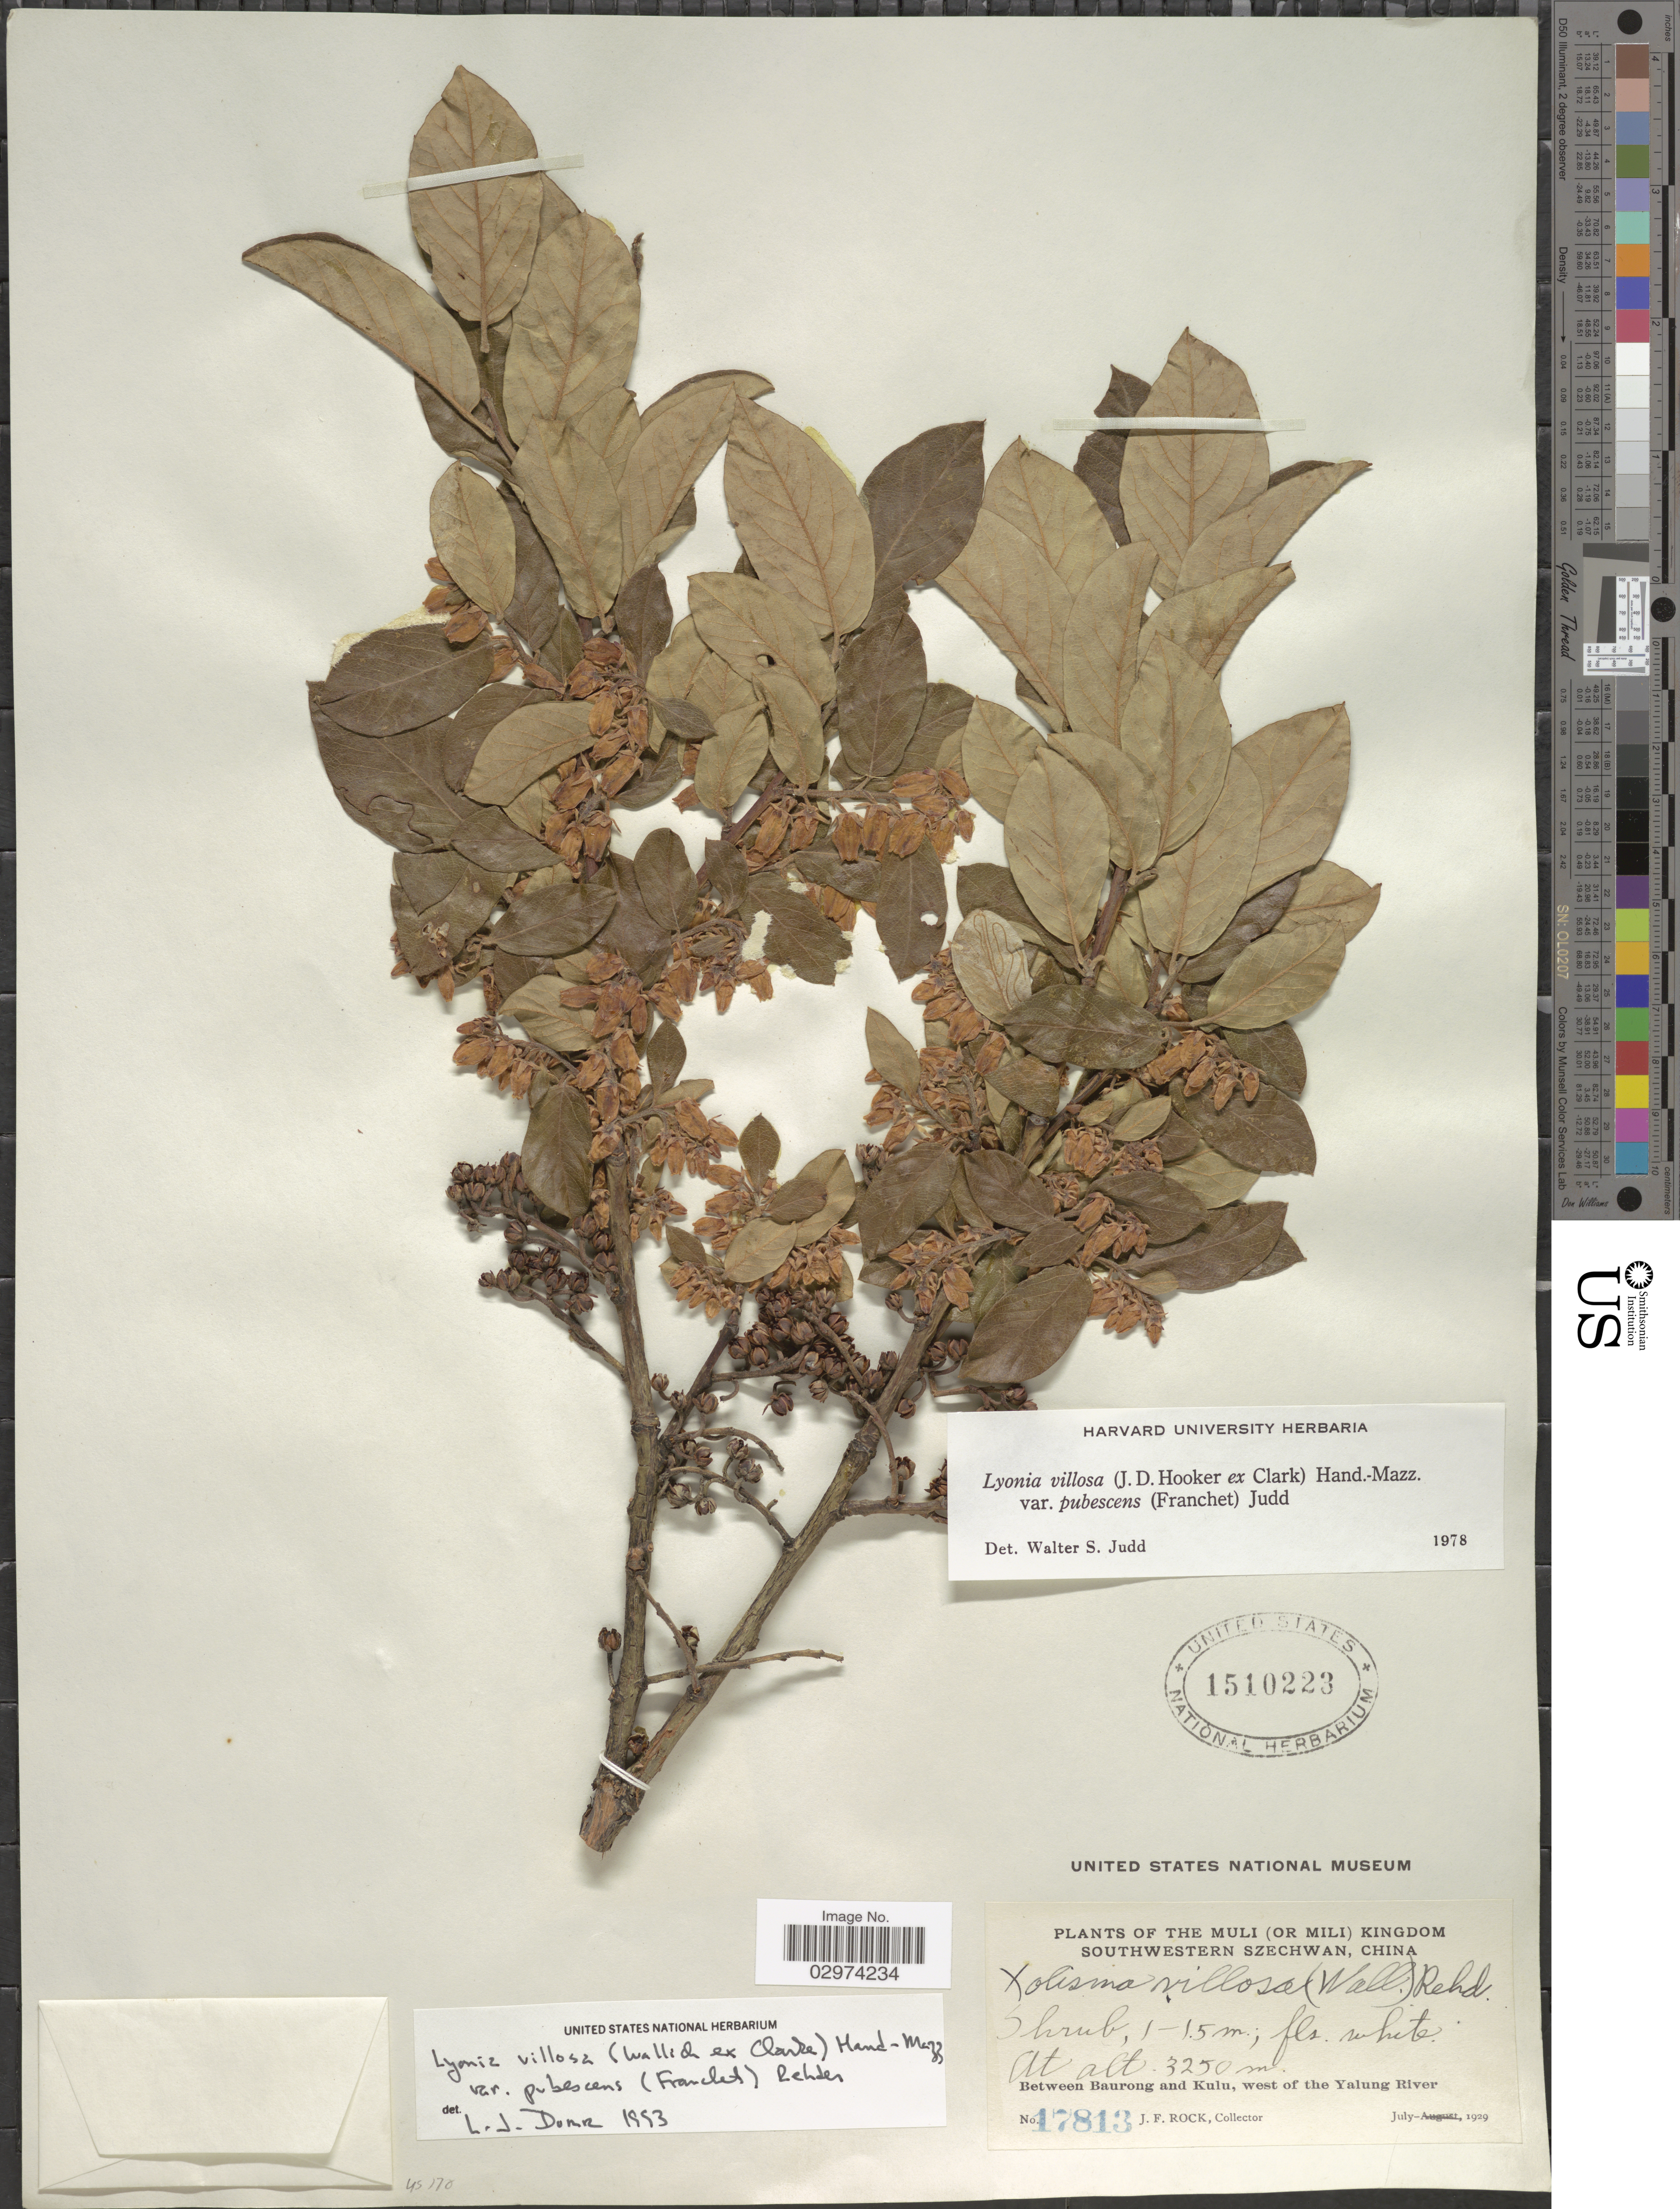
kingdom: Plantae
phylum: Tracheophyta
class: Magnoliopsida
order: Ericales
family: Ericaceae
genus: Lyonia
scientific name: Lyonia villosa var. pubescens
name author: (Franch.) Rehder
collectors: J. Rock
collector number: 17813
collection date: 1929-07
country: China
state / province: Sichuan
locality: Muli (or Mili) Kingdom. Southwestern Szechwan. Between Baurong and Kulu, west of the Yalung River.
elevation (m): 3250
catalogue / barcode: US 1510223